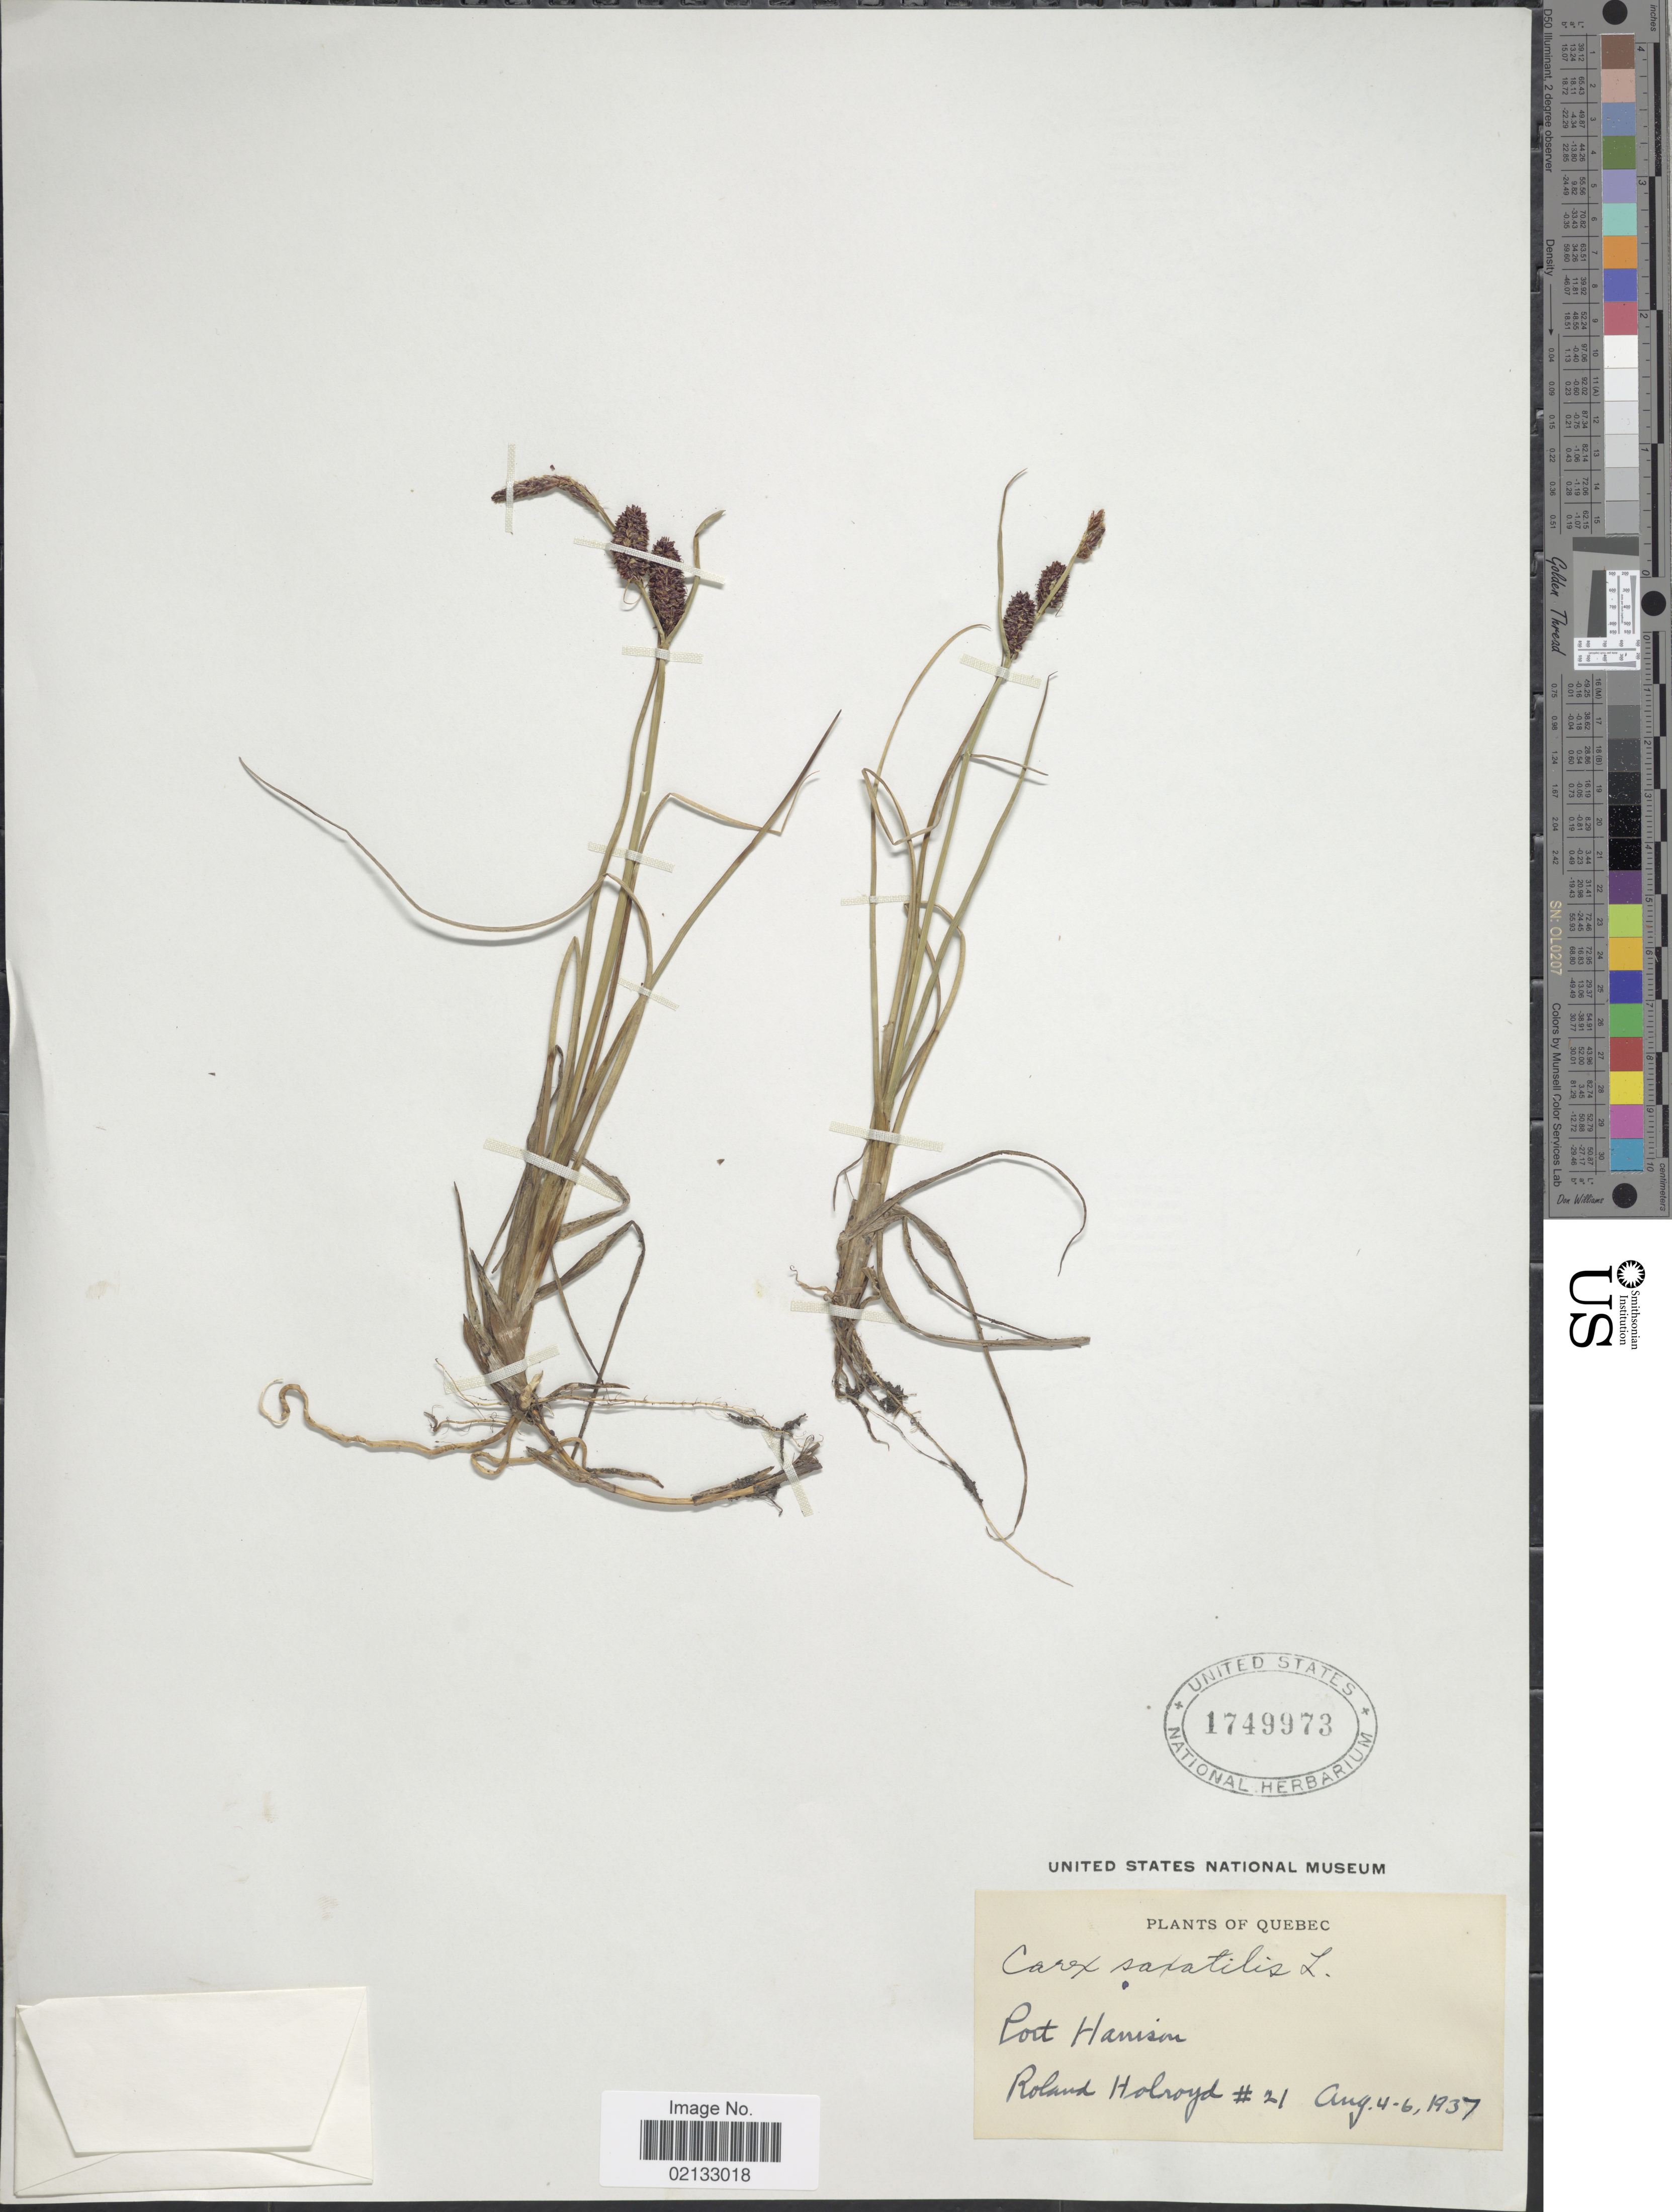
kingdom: Plantae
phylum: Tracheophyta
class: Liliopsida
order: Poales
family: Cyperaceae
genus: Carex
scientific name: Carex saxatilis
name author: L.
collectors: R. Holroyd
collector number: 21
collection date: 1937-08-04/1937-08-06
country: Canada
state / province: Quebec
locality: Port Harrison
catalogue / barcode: US 1749973